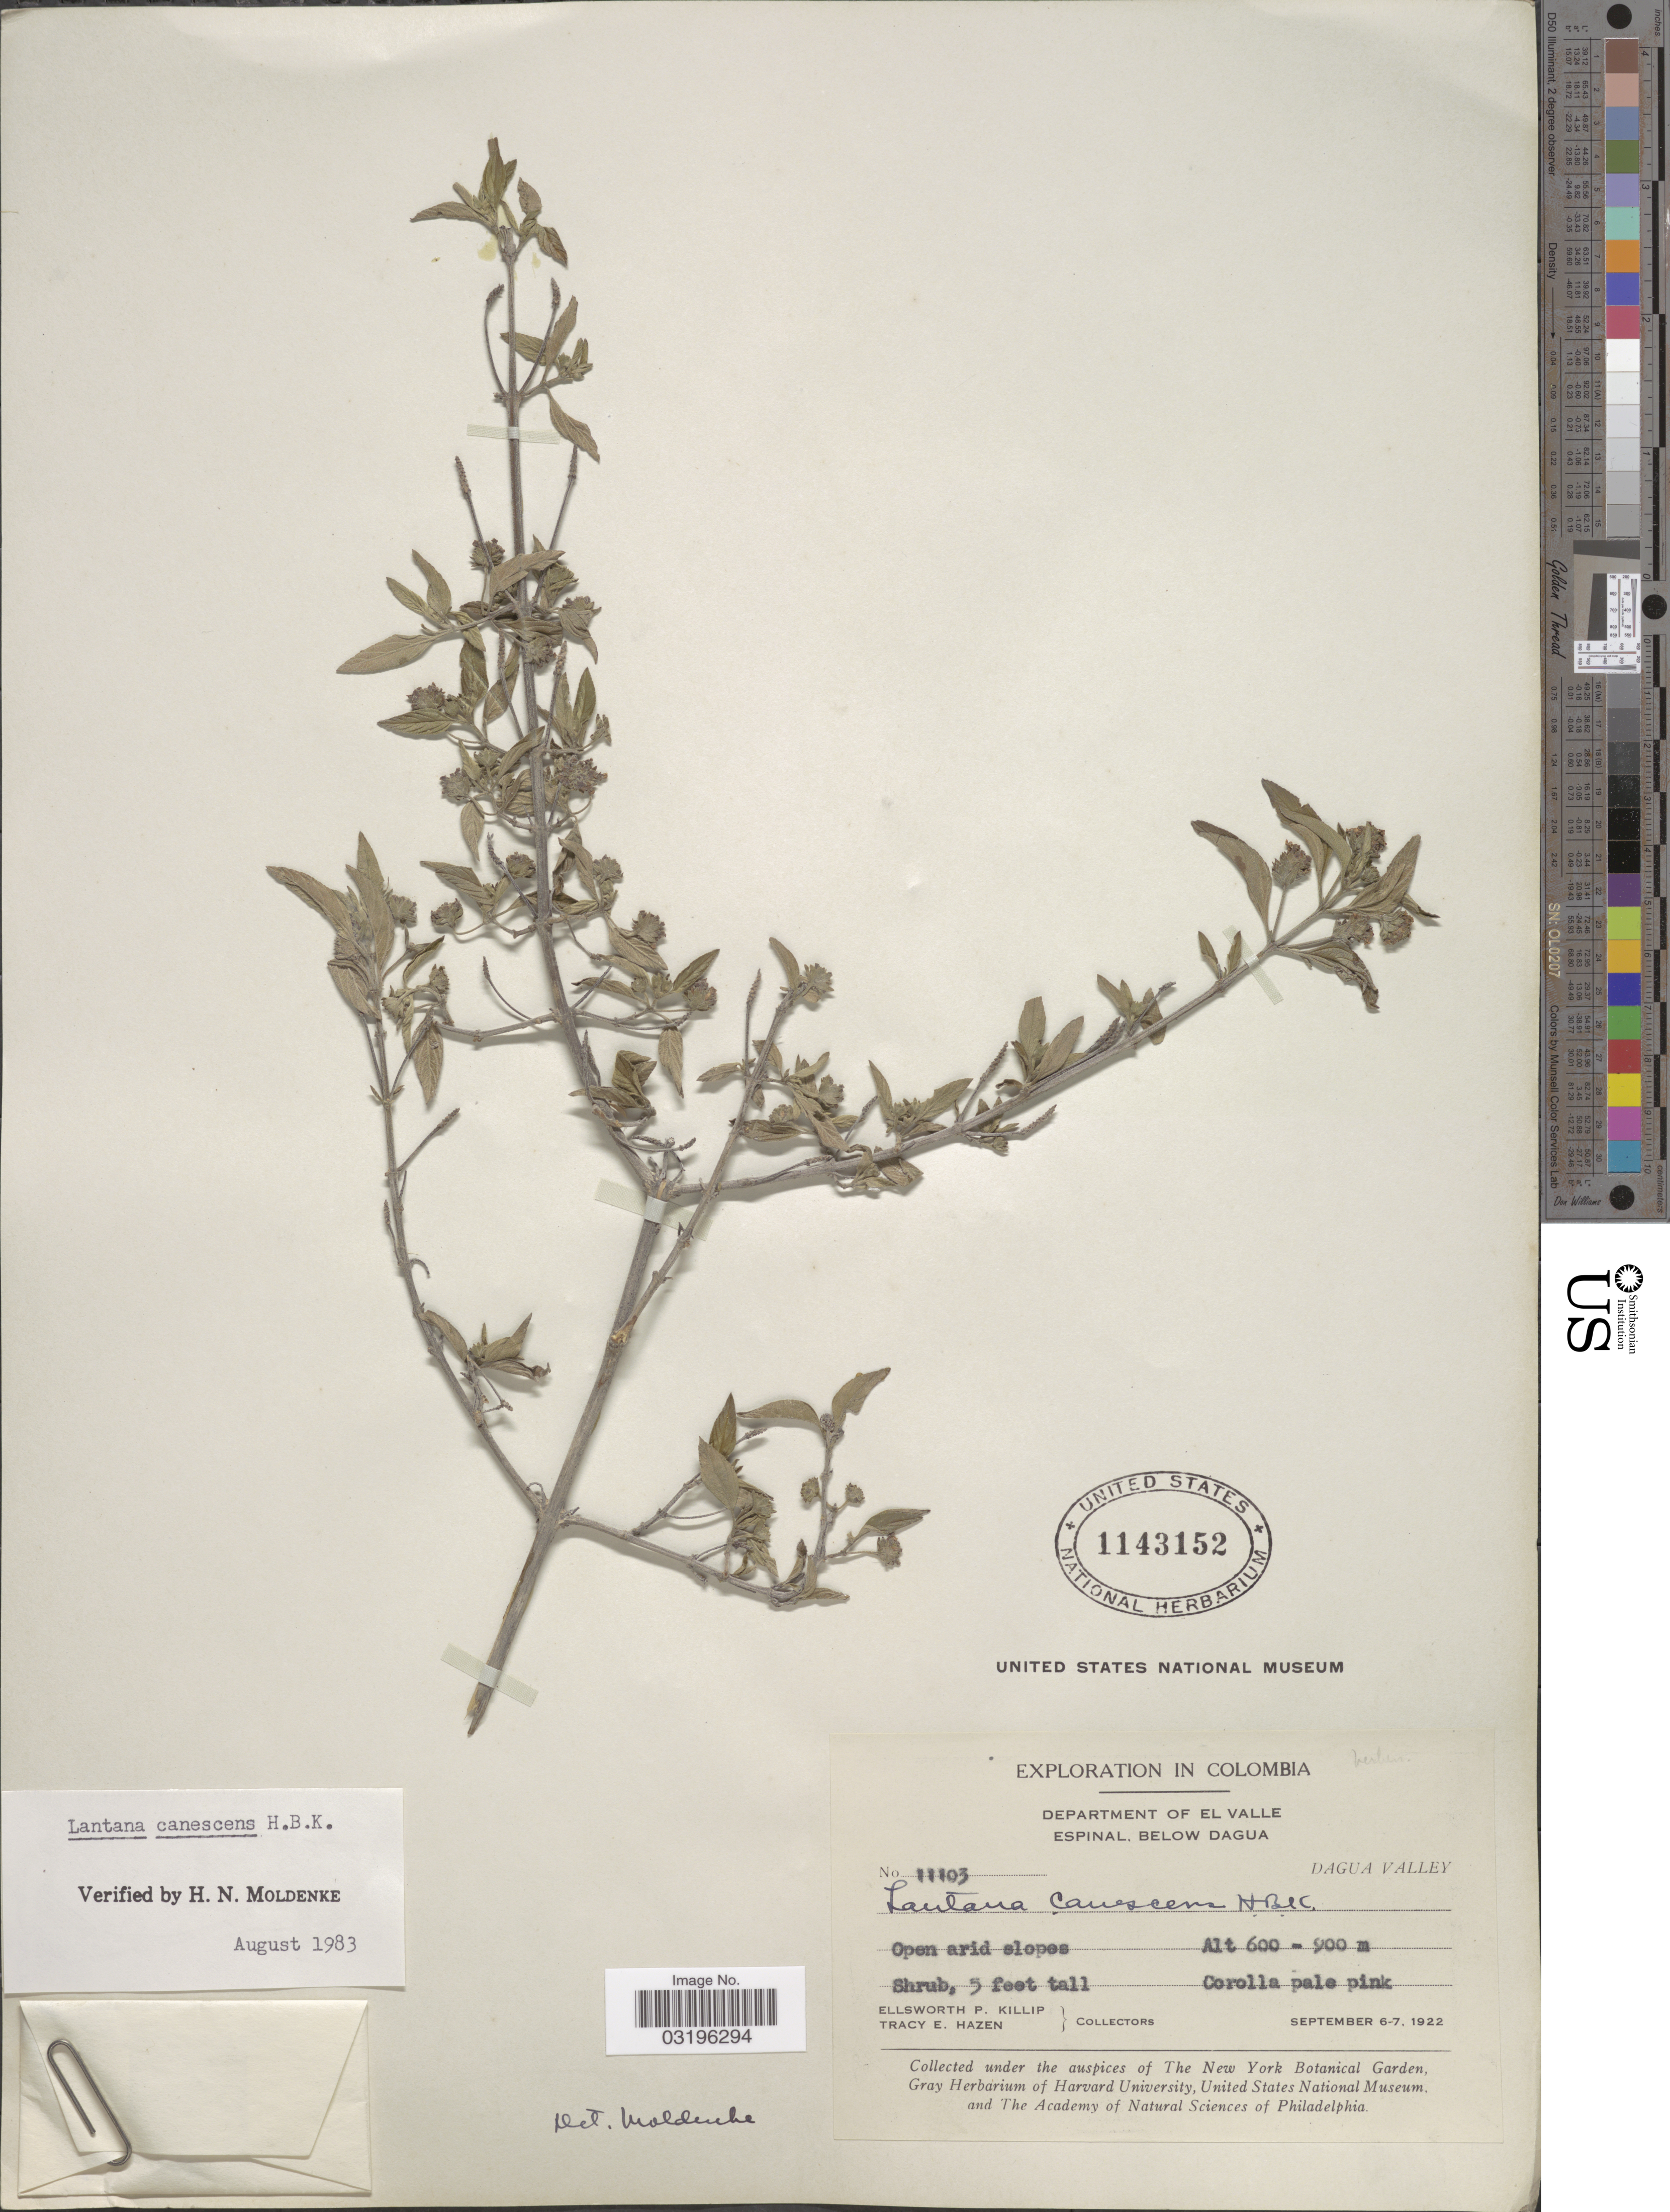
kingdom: Plantae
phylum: Tracheophyta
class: Magnoliopsida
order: Lamiales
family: Verbenaceae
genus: Lantana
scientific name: Lantana canescens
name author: Kunth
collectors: E. P. Killip & T. E. Hazen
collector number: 11103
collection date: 1922-09-06/1922-09-07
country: Colombia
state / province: Valle del Cauca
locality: Department of El Valle. Espinal, below Dagua. Dagua Valley. Open arid slopes.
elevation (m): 600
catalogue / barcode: US 1143152